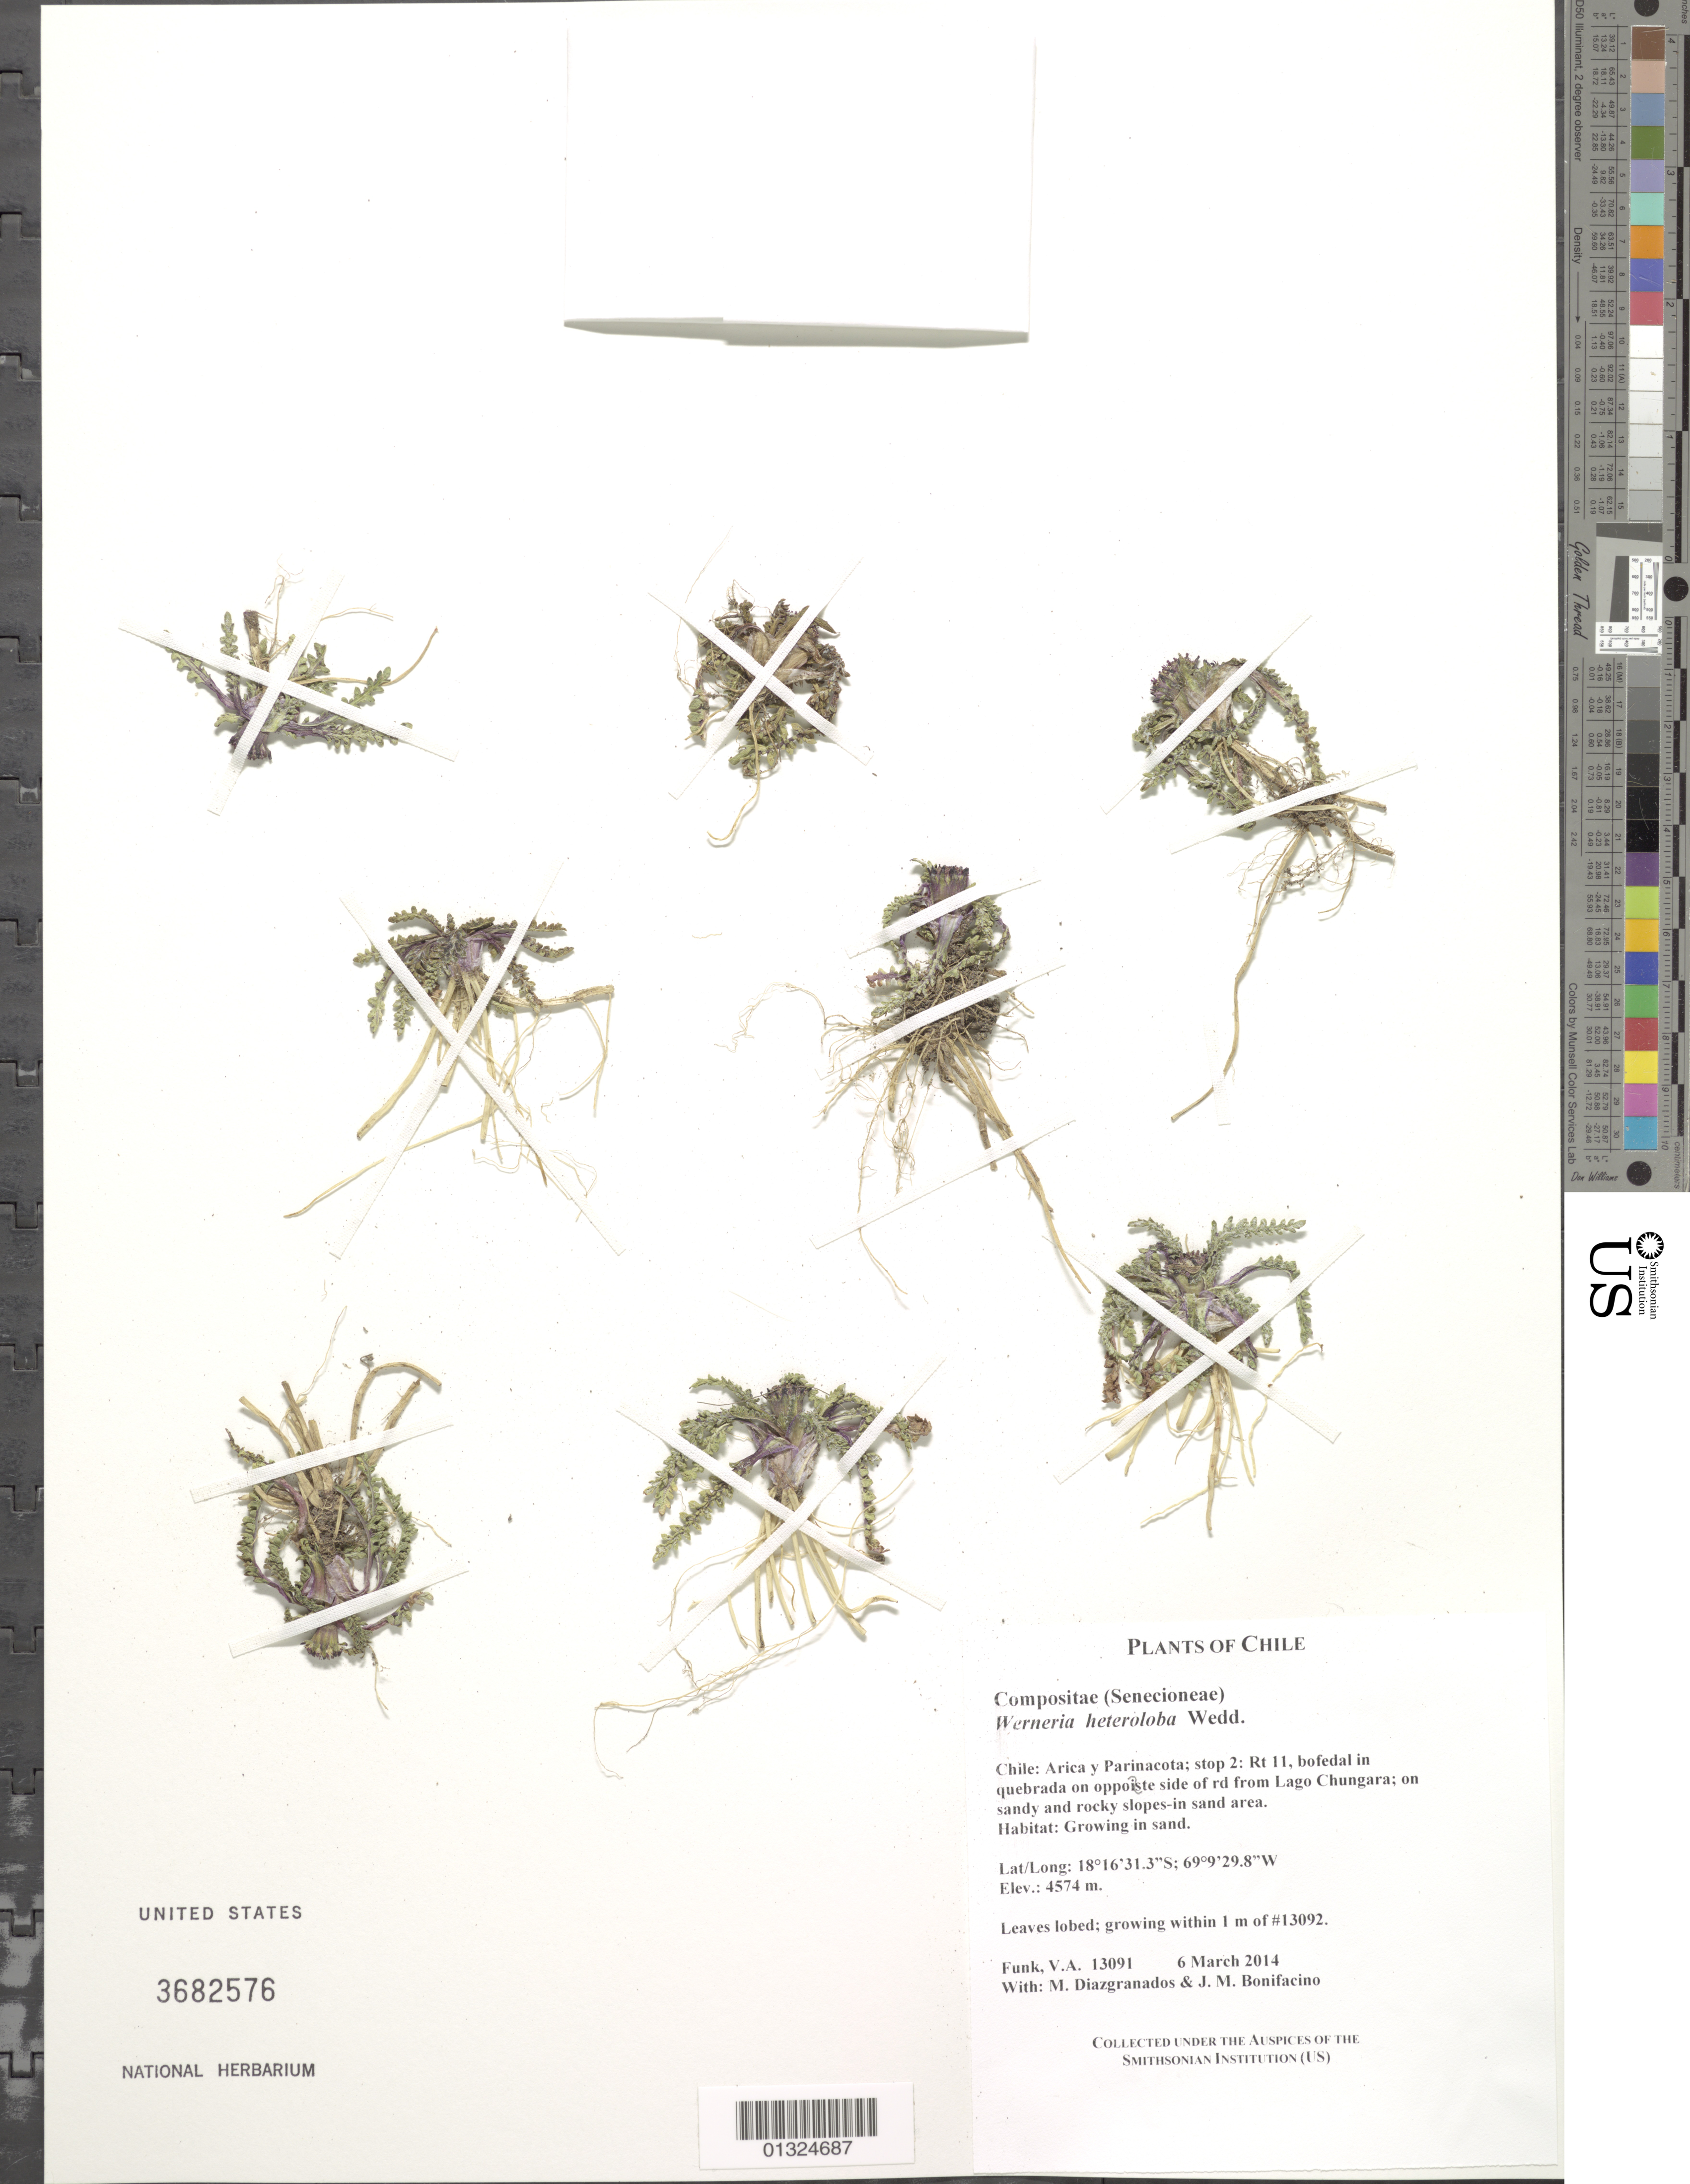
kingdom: Plantae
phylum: Tracheophyta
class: Magnoliopsida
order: Asterales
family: Asteraceae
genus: Werneria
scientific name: Werneria pinnatifida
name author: Remy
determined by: Calvo, Joel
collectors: V. Funk, M. Diazgranados C. & M. Bonifacino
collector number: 13091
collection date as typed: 6 March 2014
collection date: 2014-03-06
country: Chile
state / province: Arica y Parinacota (XV)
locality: Rt 11, bofedal in quebrada on opposite side of road from Lago Chungara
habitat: On sandy and rocky slopes in sand area; growing in sand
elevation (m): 4574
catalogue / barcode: US 3682576